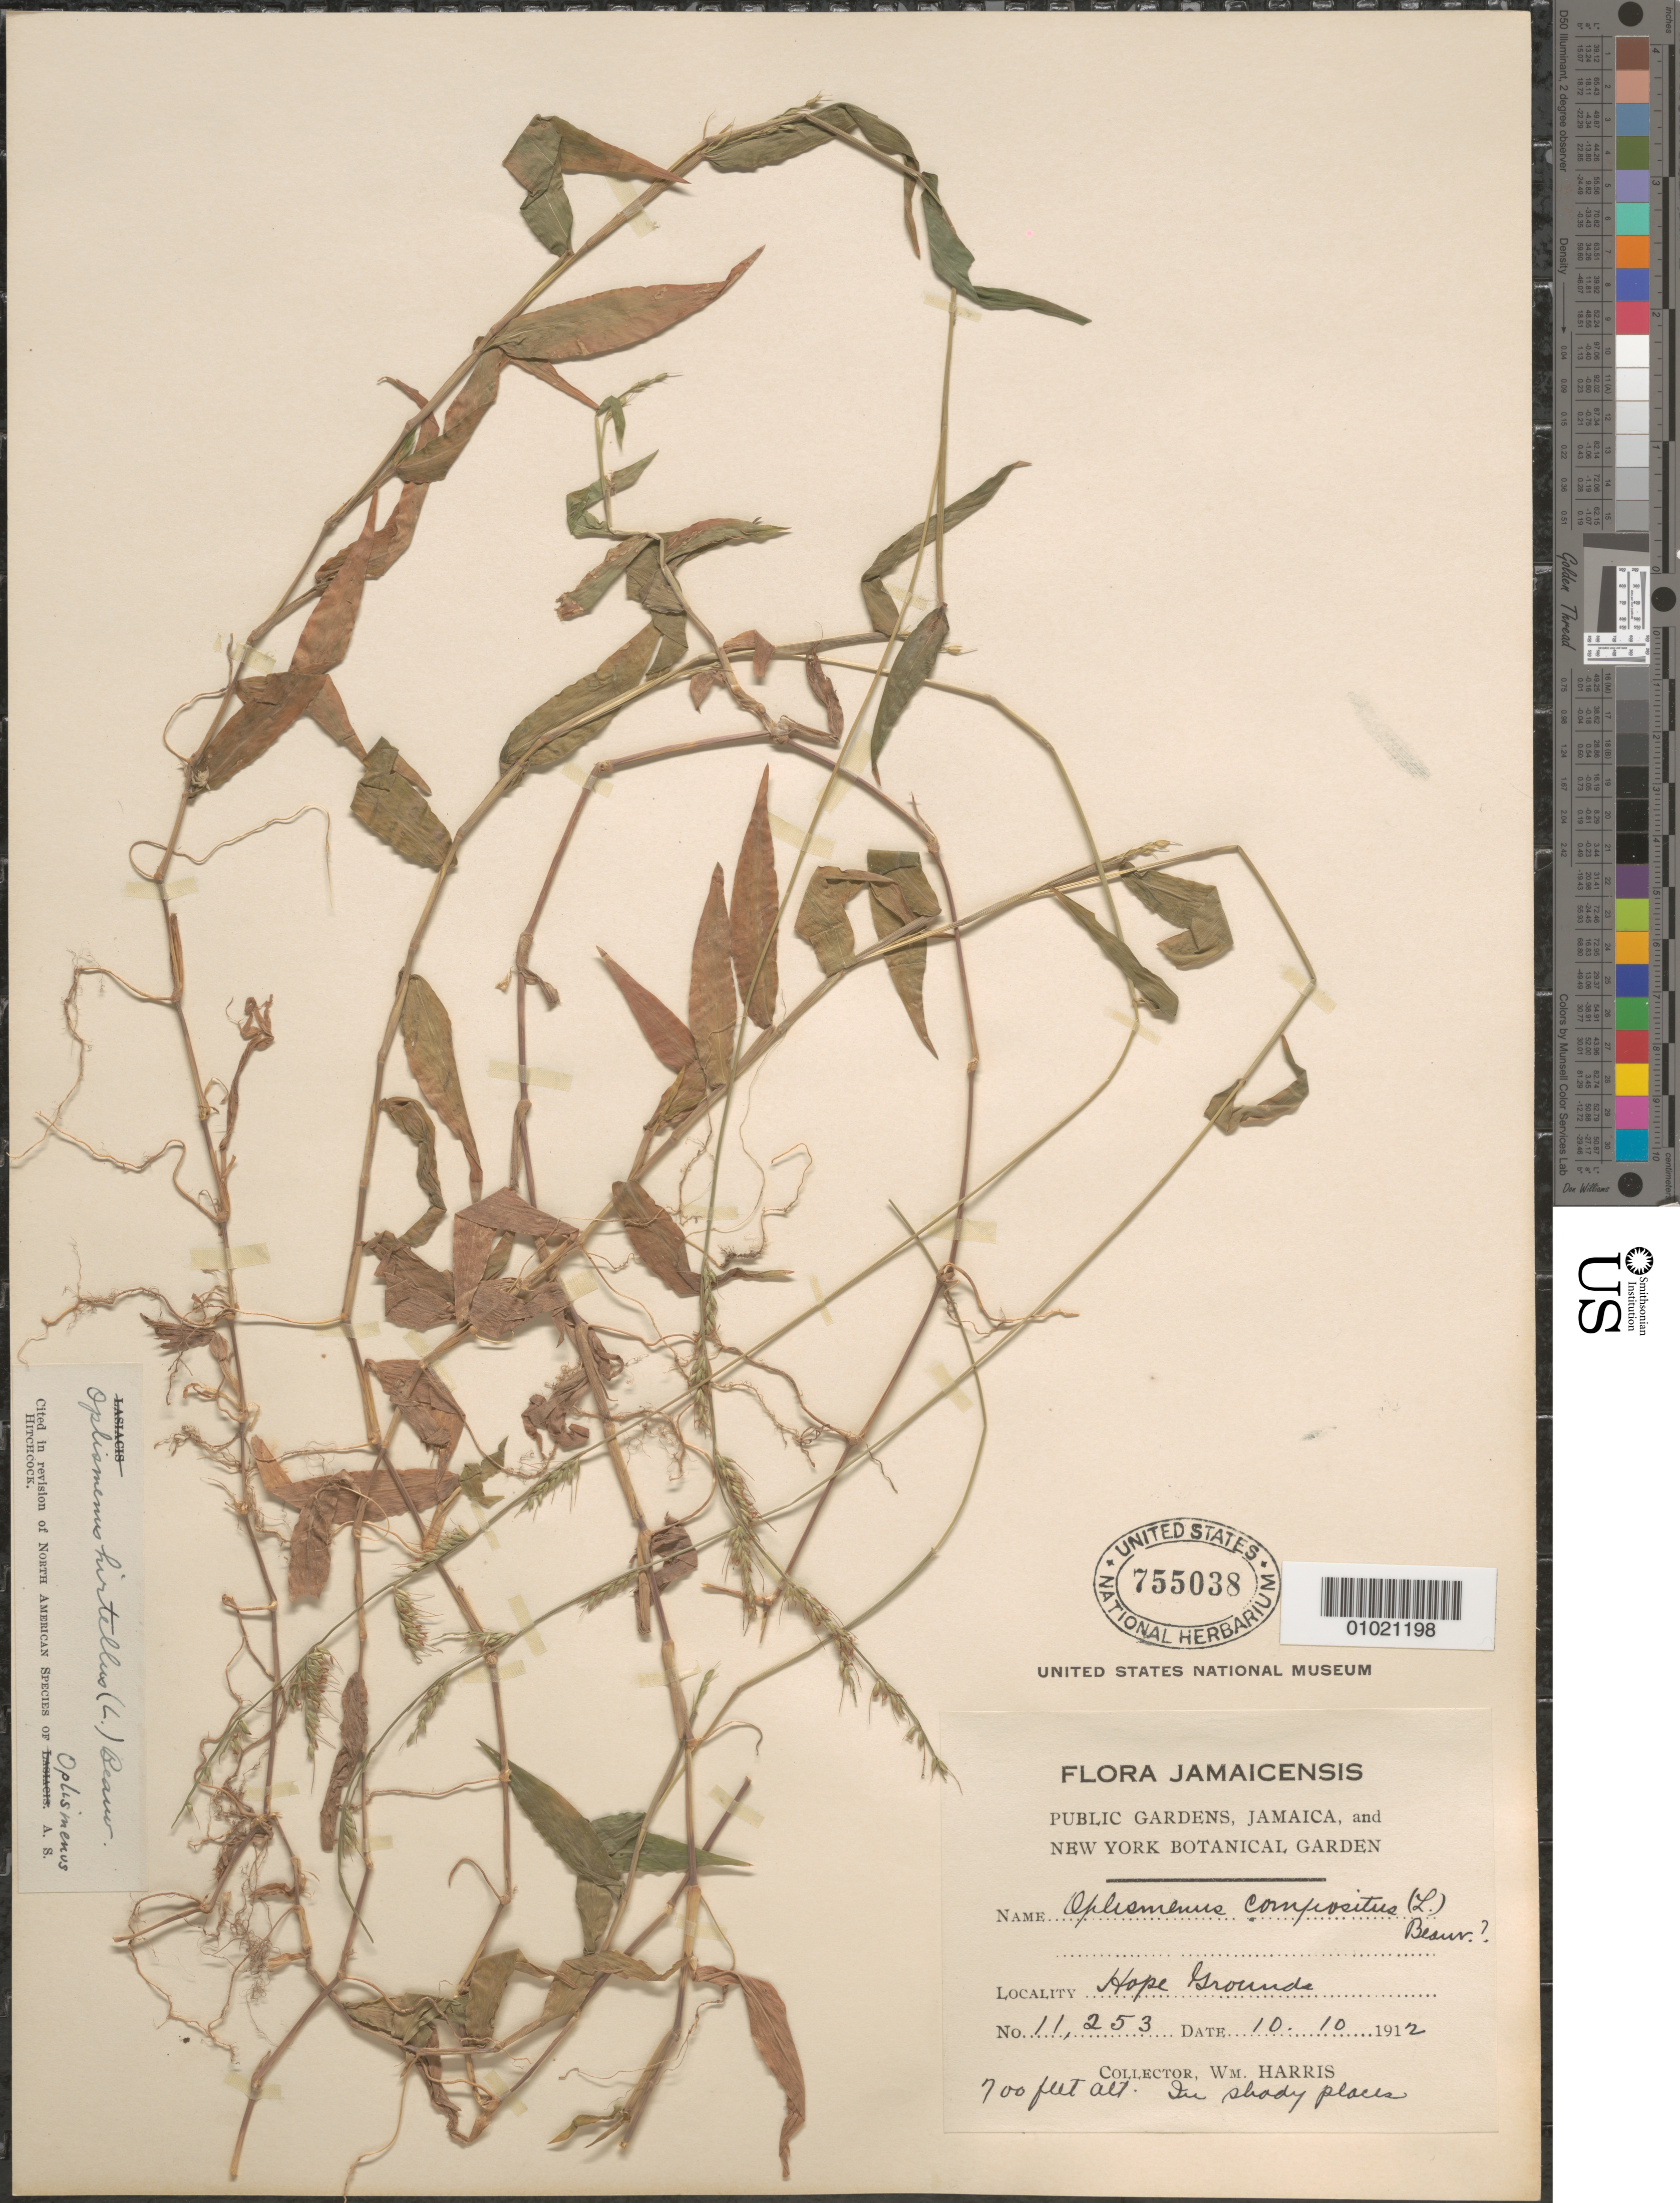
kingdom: Plantae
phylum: Tracheophyta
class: Liliopsida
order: Poales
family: Poaceae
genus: Oplismenus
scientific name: Oplismenus hirtellus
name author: (L.) P. Beauv.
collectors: W. Harris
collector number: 11253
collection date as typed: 10 Oct 1912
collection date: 1912-10-10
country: Jamaica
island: Jamaica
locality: Hope grounds. In shay place.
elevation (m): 213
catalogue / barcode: US 755038